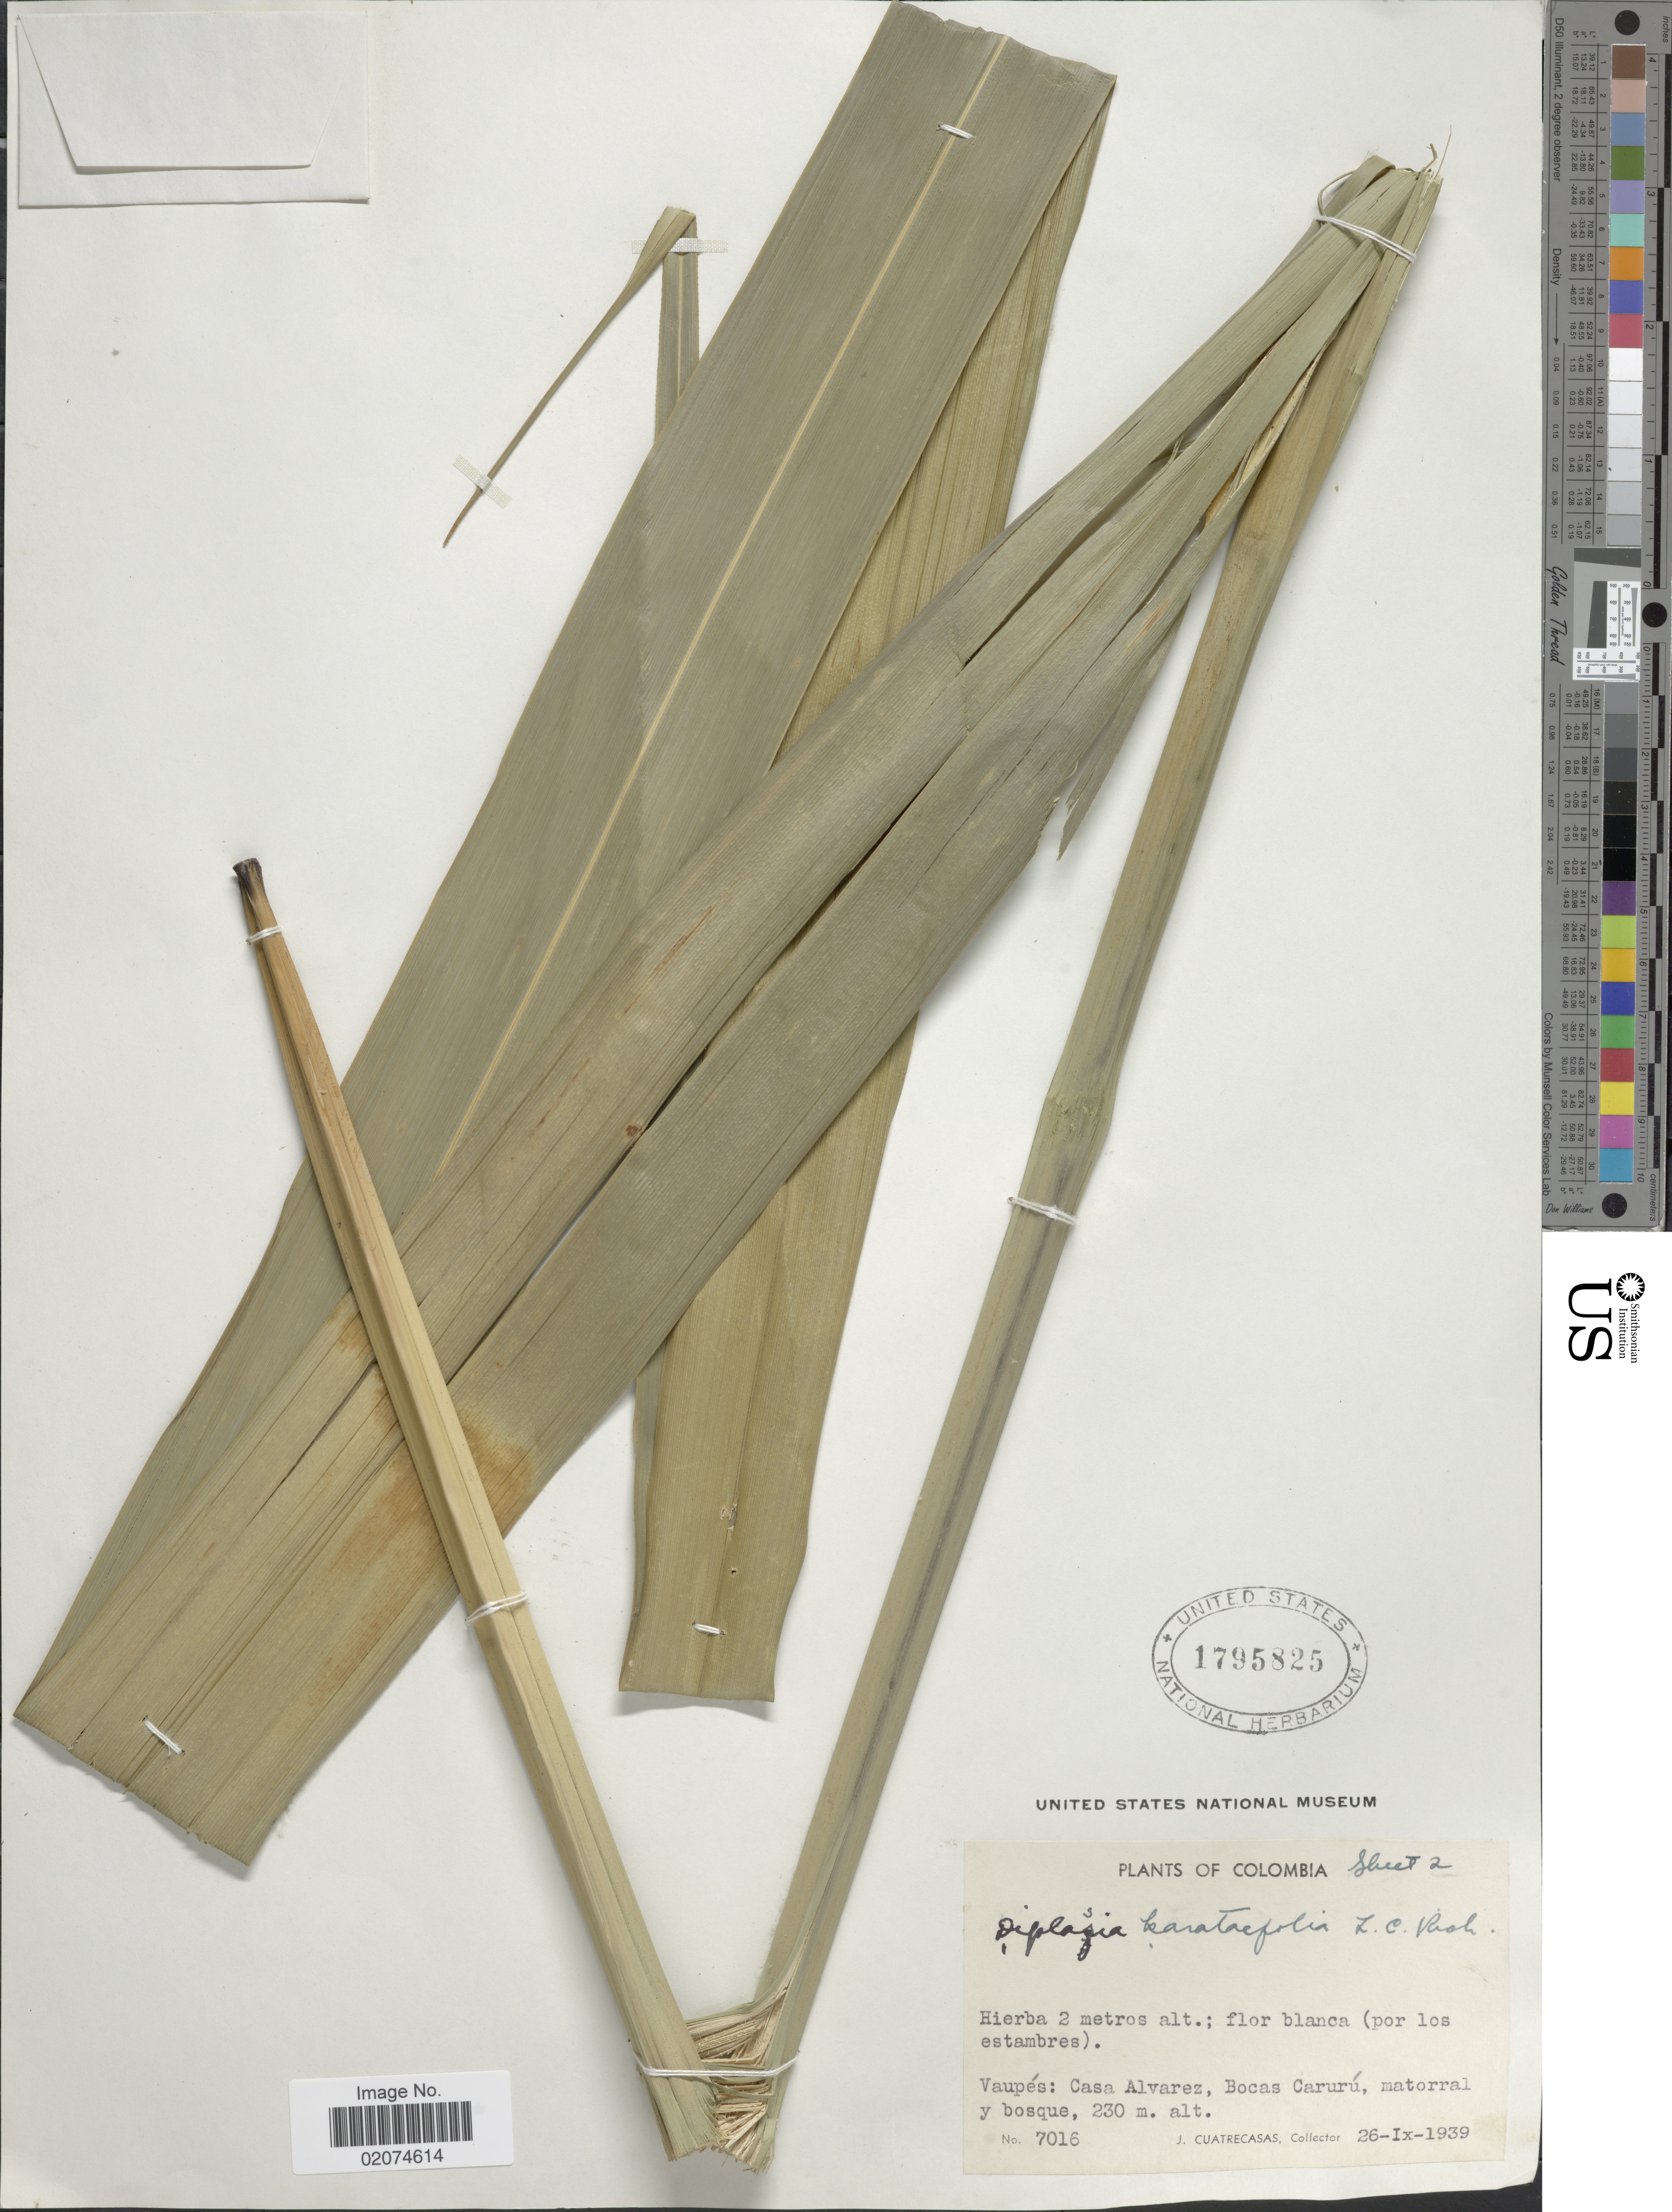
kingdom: Plantae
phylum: Tracheophyta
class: Liliopsida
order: Poales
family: Cyperaceae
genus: Diplasia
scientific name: Diplasia karatifolia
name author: Rich.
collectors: J. Cuatrecasas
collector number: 7016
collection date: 1939-09-26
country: Colombia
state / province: Vaupés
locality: Vaupes: Casa Alvarez, Bocas Caruru, matorral y bosque.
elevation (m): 230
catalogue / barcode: US 1795825